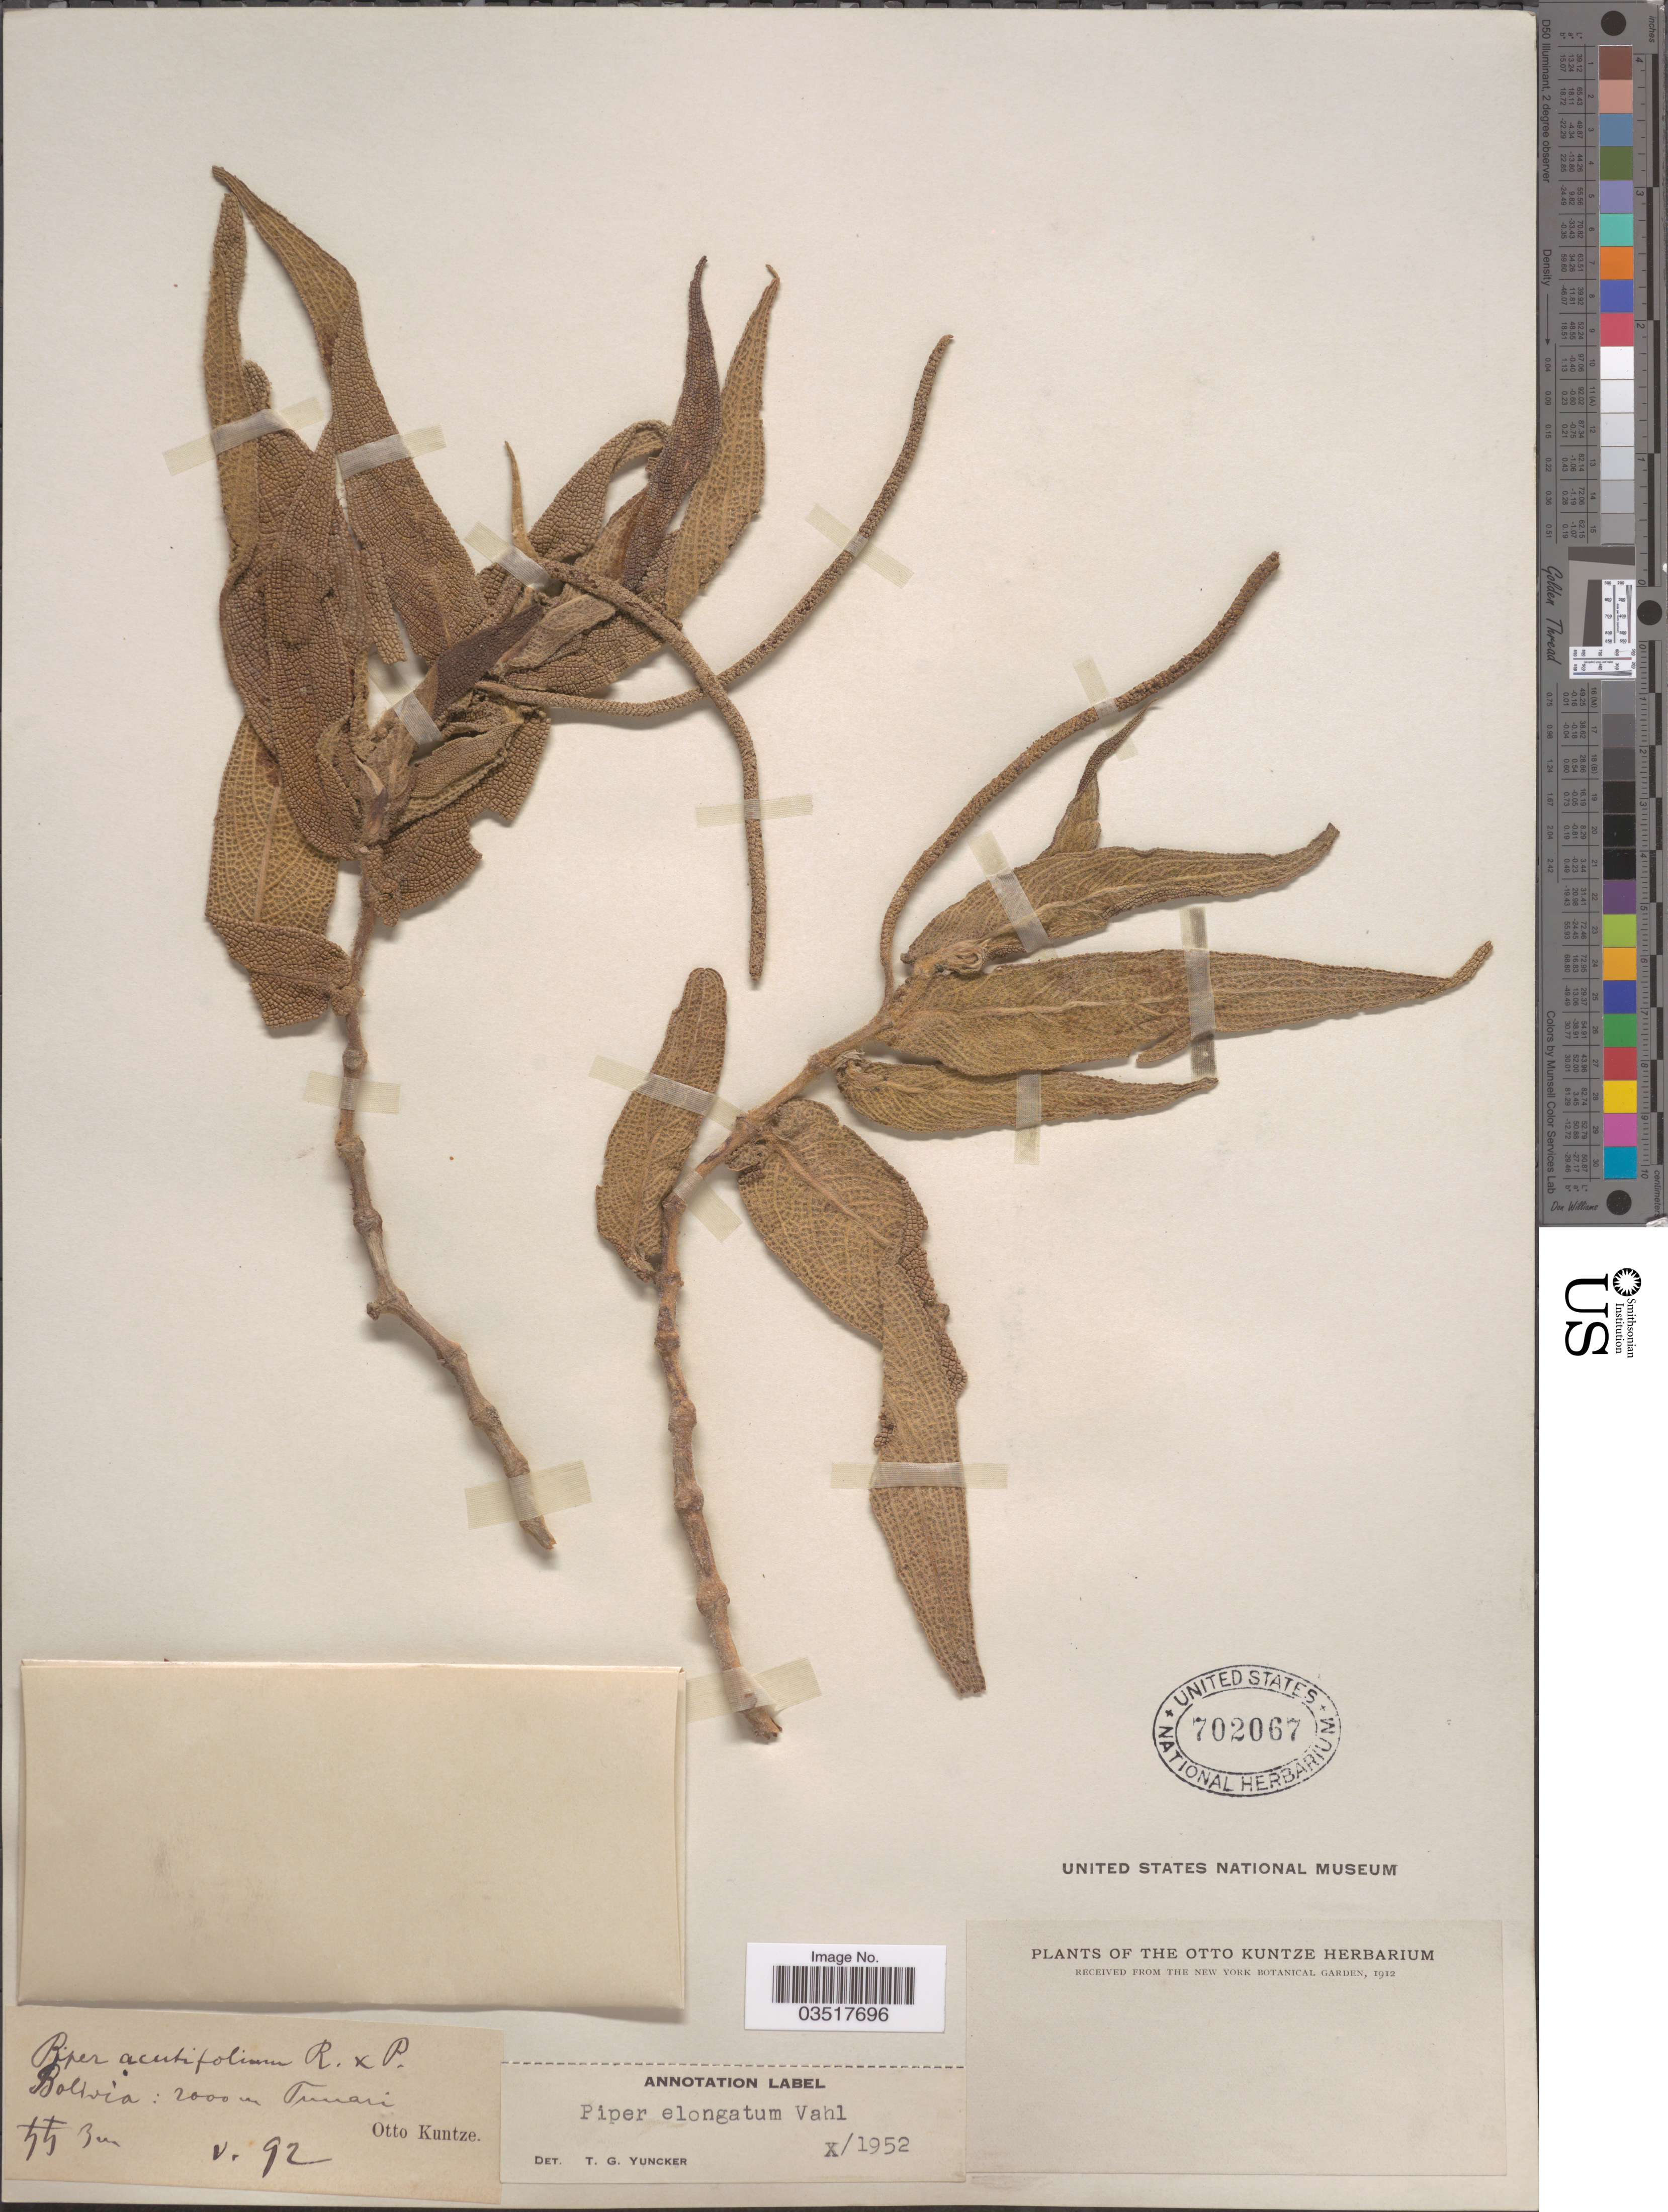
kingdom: Plantae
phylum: Tracheophyta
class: Magnoliopsida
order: Piperales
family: Piperaceae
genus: Piper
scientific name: Piper elongatum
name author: Vahl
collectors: C.E.O. Kuntze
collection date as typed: Transcribed d/m/y: /5/92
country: Bolivia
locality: Tunari.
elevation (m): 2000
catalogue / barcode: US 702067